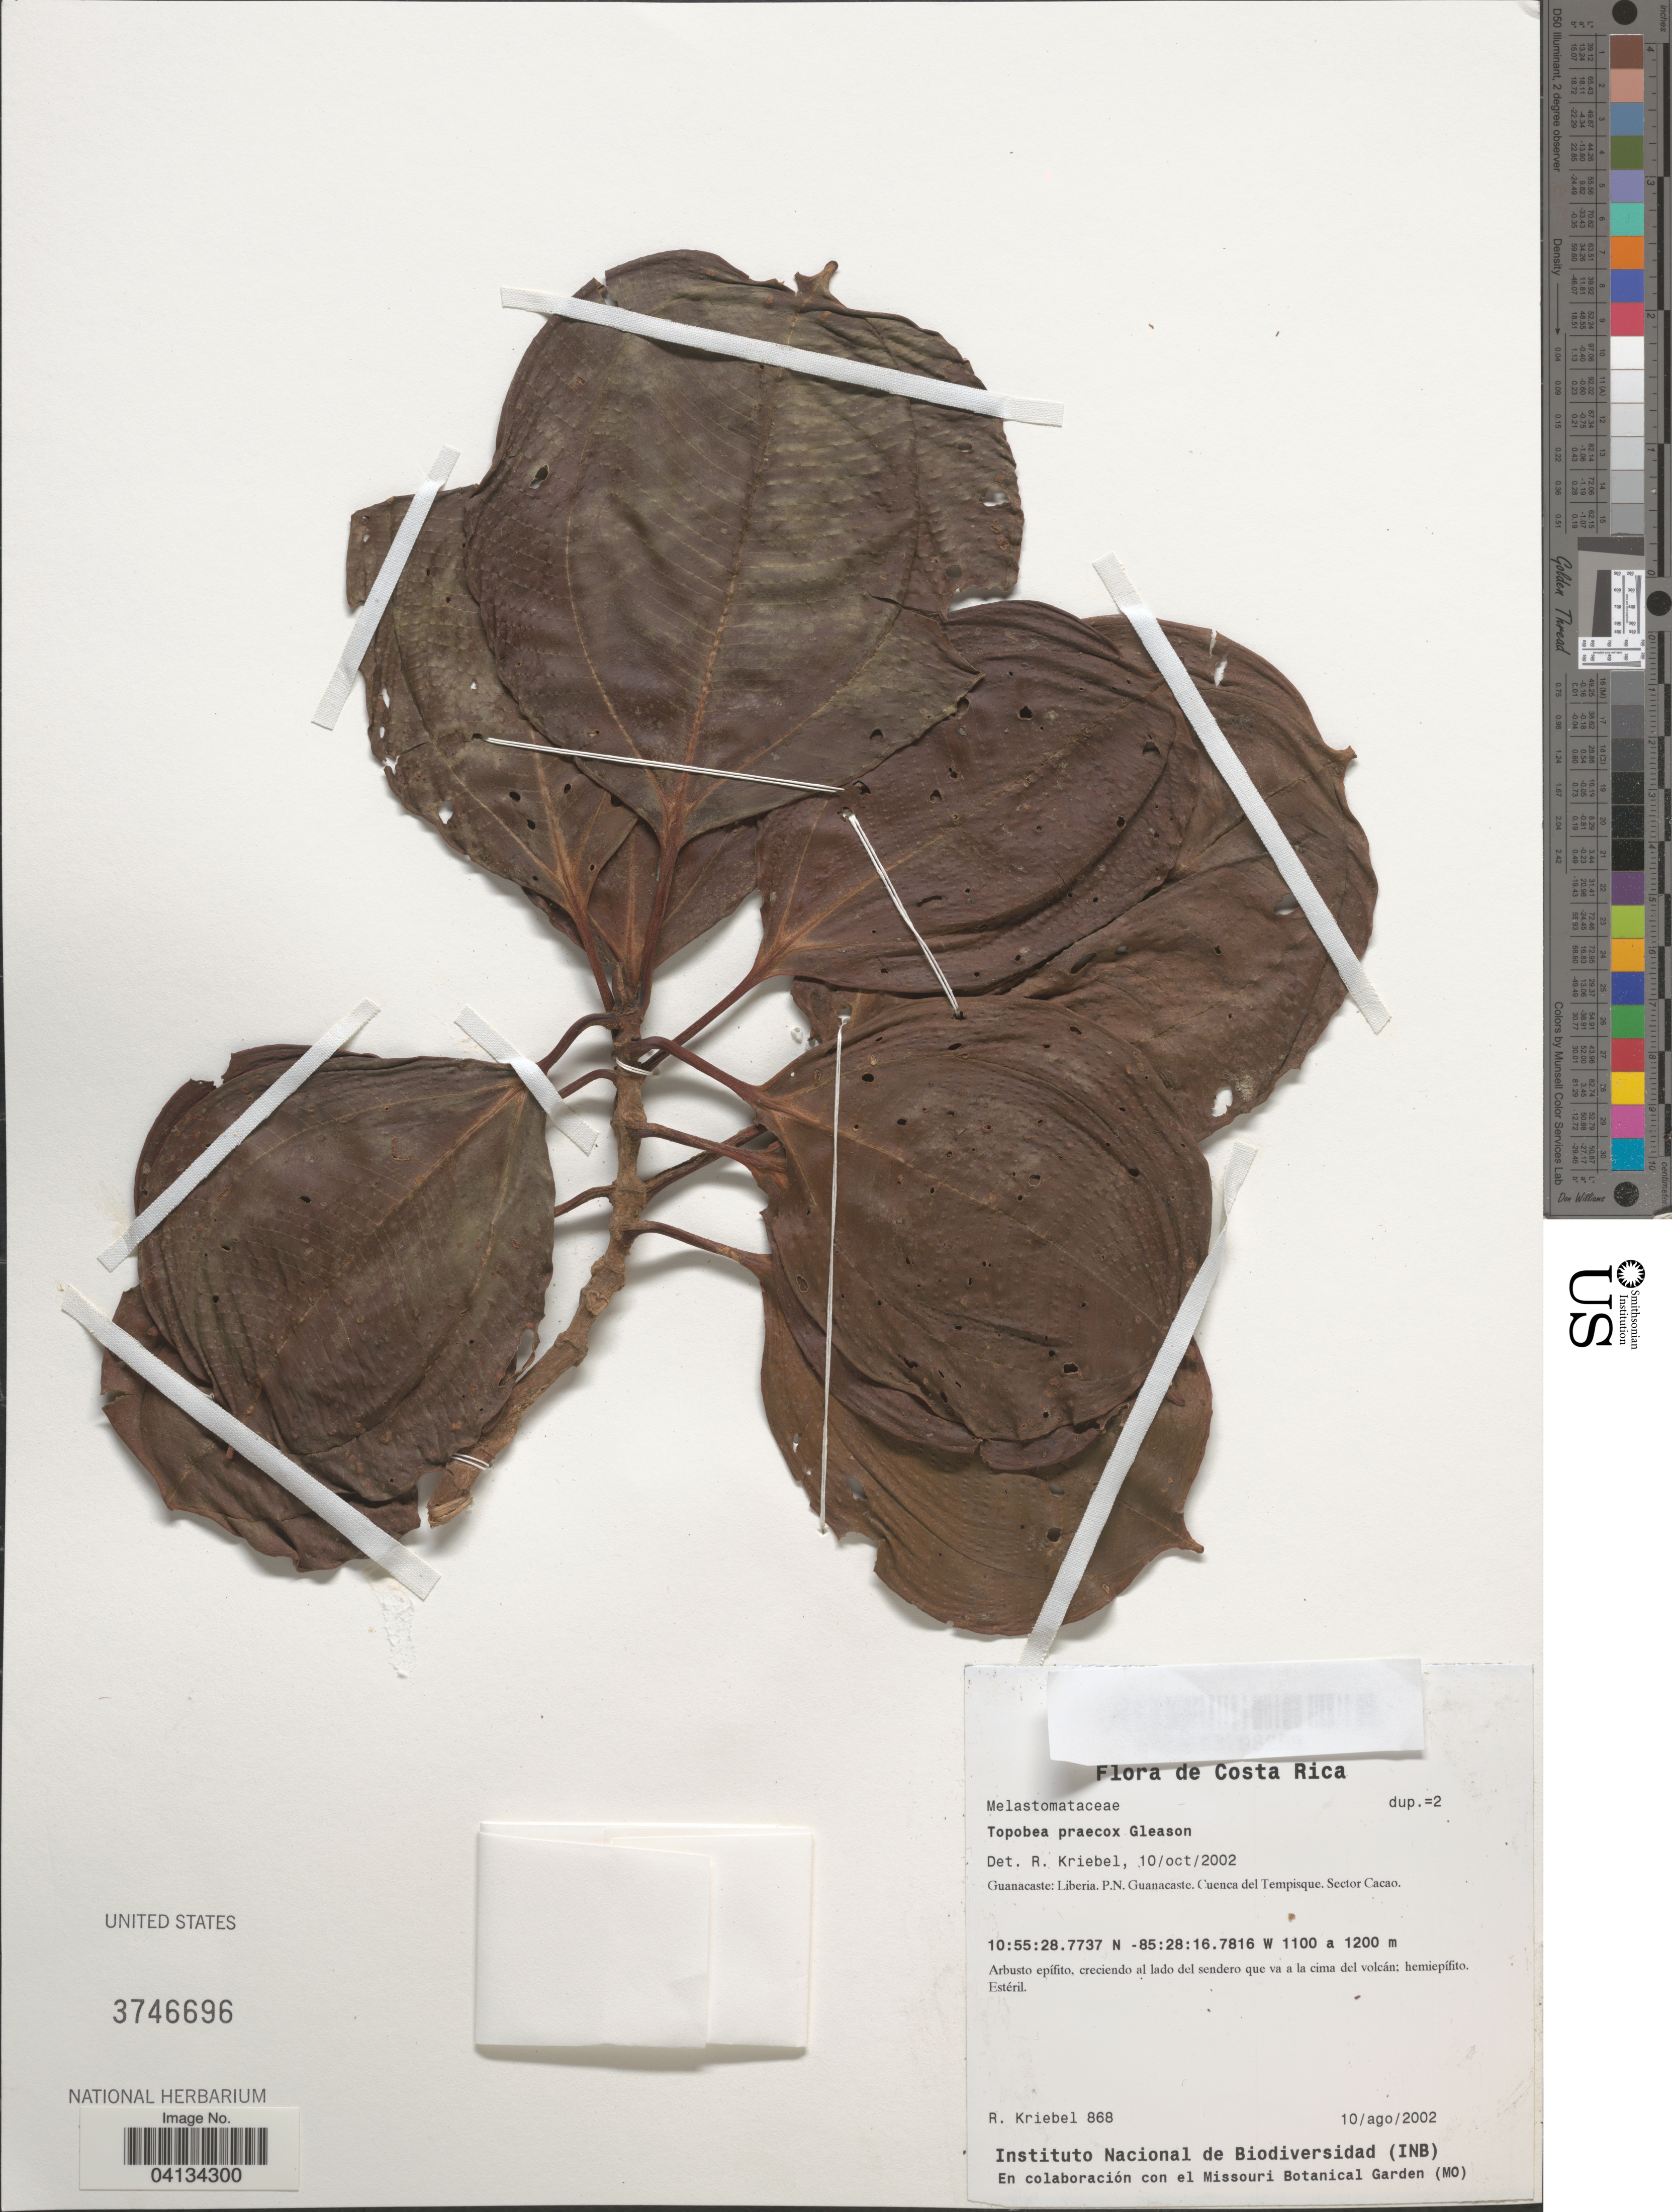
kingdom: Plantae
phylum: Tracheophyta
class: Magnoliopsida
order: Myrtales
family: Melastomataceae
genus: Topobea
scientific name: Topobea praecox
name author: Gleason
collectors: R. Kriebel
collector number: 868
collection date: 2002-08-10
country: Costa Rica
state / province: Guanacaste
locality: Liberia. P.N. Guanacaste. Cuenca del Tempisque. Sector Cacao.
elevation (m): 1100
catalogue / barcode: US 3746696